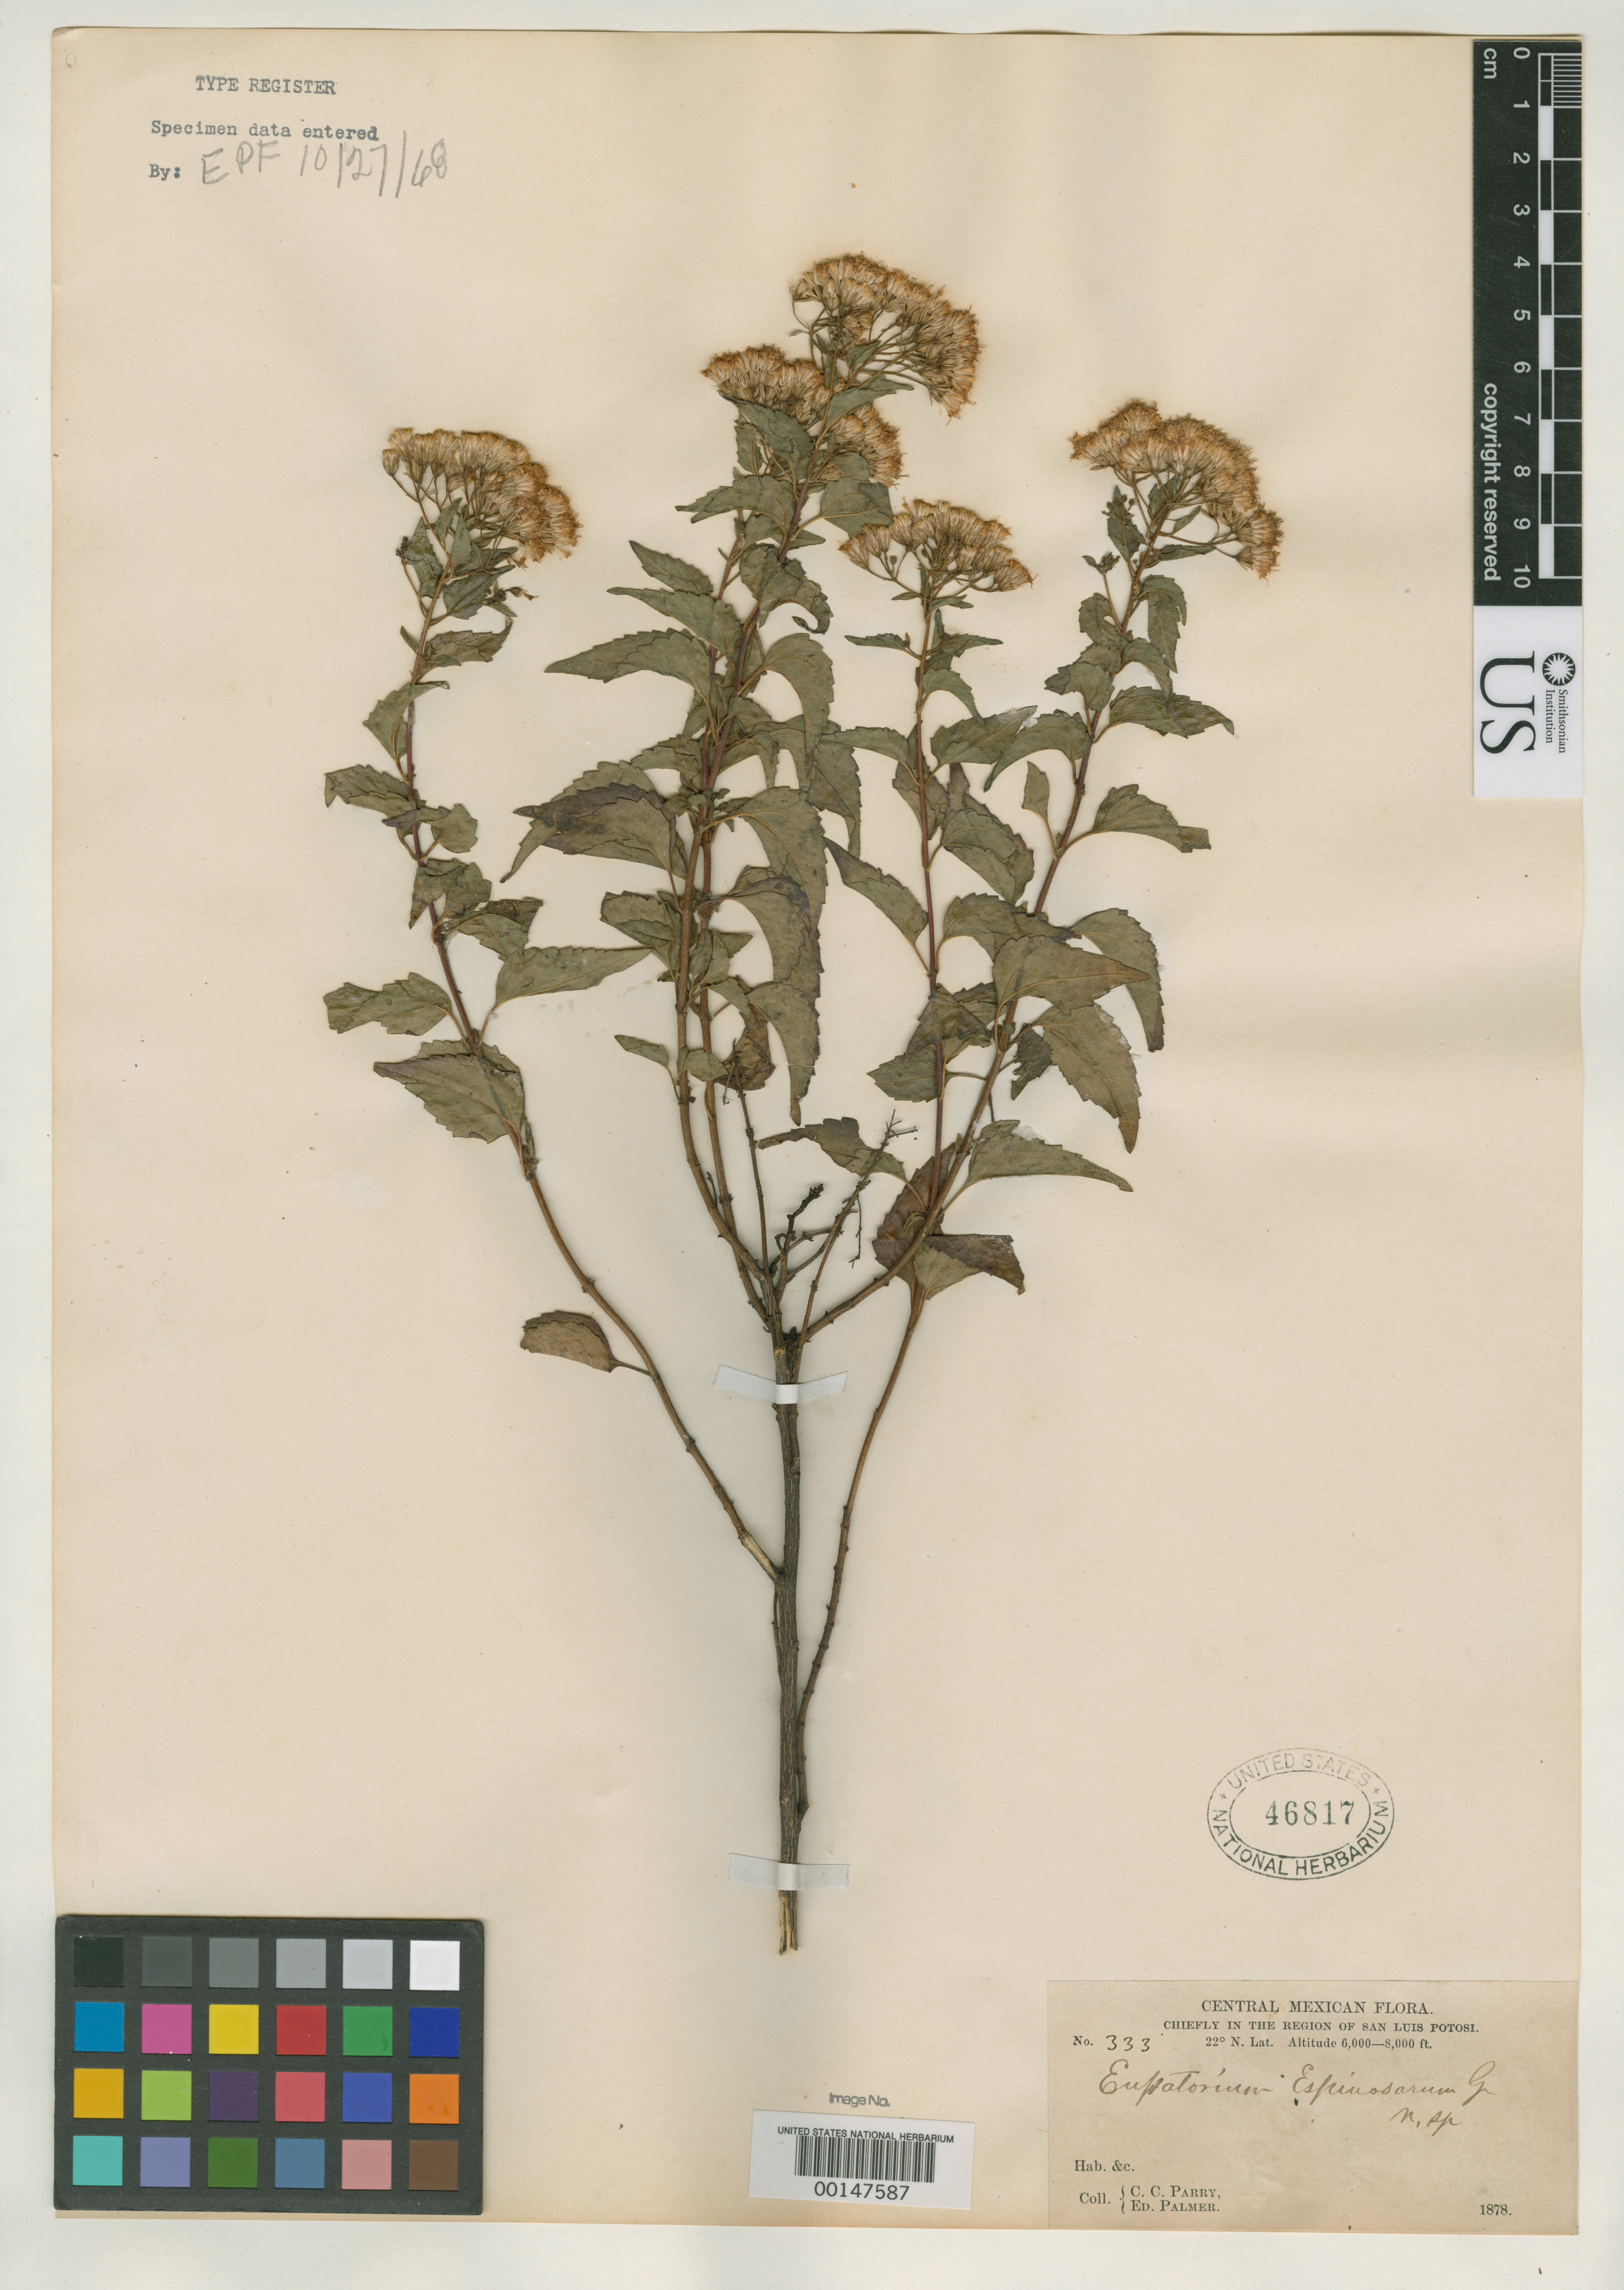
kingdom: Plantae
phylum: Tracheophyta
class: Magnoliopsida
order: Asterales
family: Asteraceae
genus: Eupatorium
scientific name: Eupatorium espinosarum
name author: A. Gray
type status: Isotype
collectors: C. C. Parry & E. Palmer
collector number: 333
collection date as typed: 1878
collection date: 1878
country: Mexico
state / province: San Luis Potosi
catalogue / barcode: US 46817